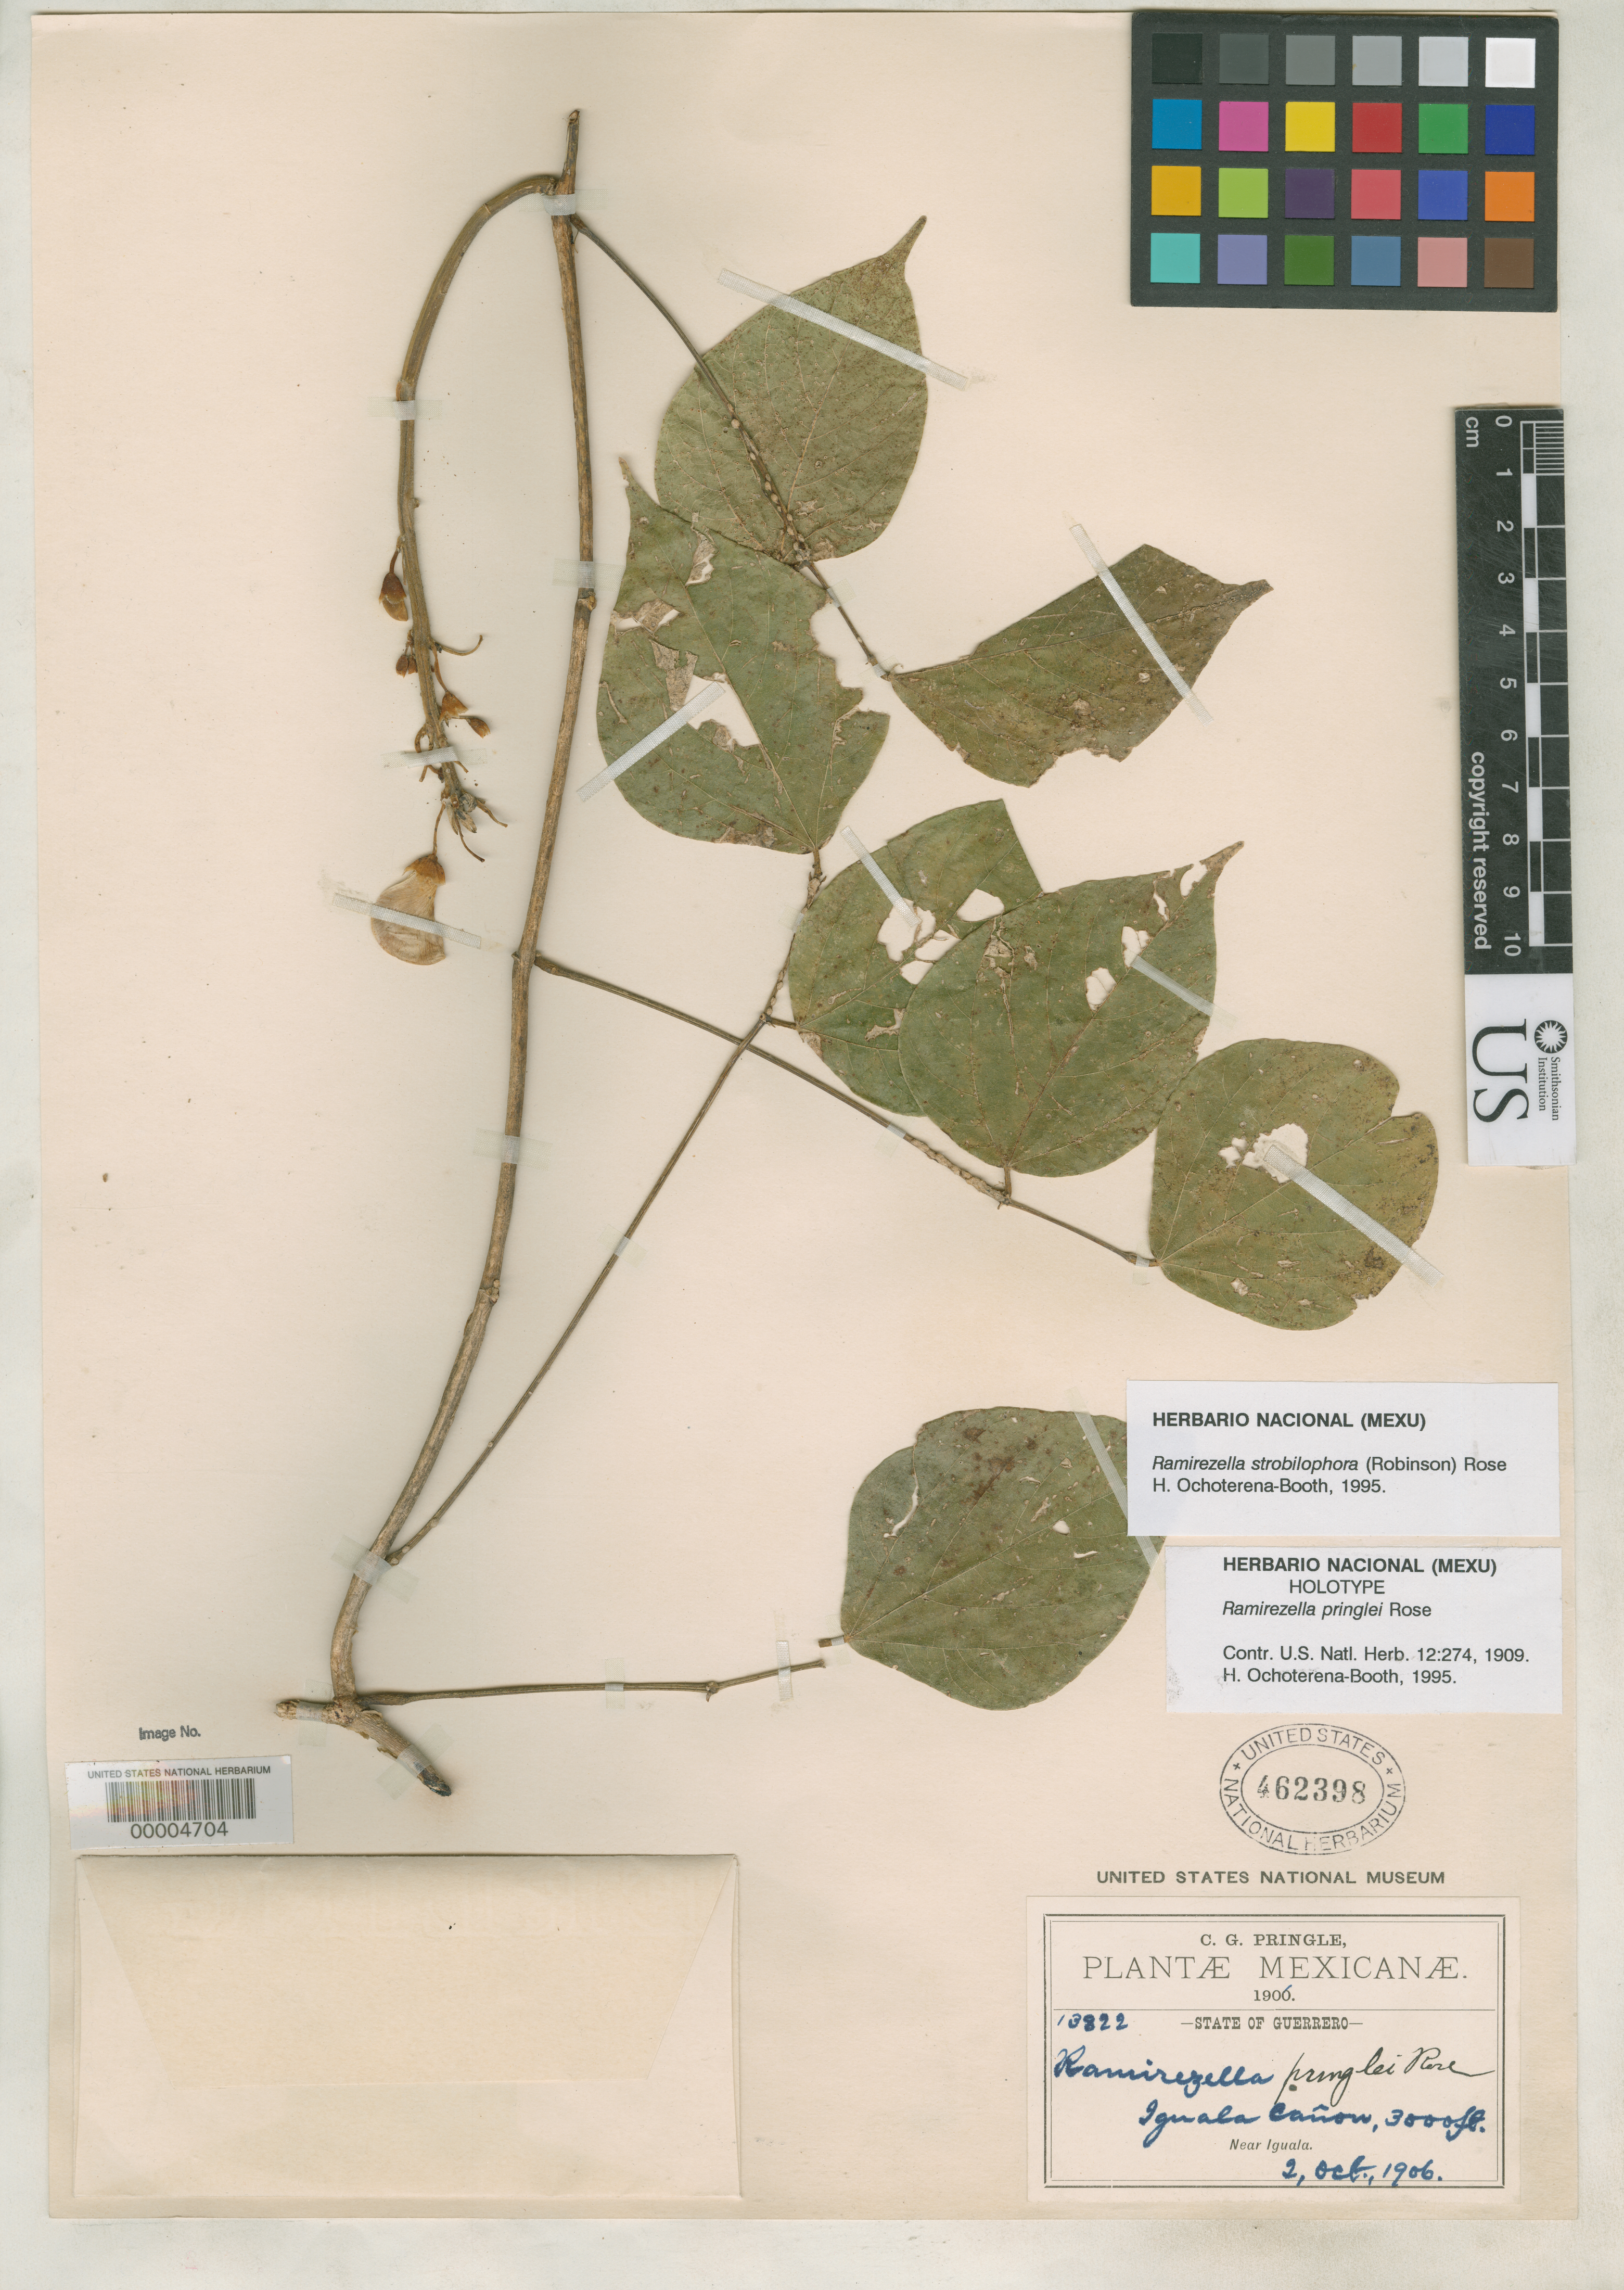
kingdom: Plantae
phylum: Tracheophyta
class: Magnoliopsida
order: Fabales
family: Fabaceae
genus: Ramirezella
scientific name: Ramirezella pringlei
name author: Rose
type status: Holotype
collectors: C. G. Pringle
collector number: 13822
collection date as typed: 02 Oct 1906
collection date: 1906-10-02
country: Mexico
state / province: Guerrero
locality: Iguala Canyon, near Iguala.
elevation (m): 914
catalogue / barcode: US 462398